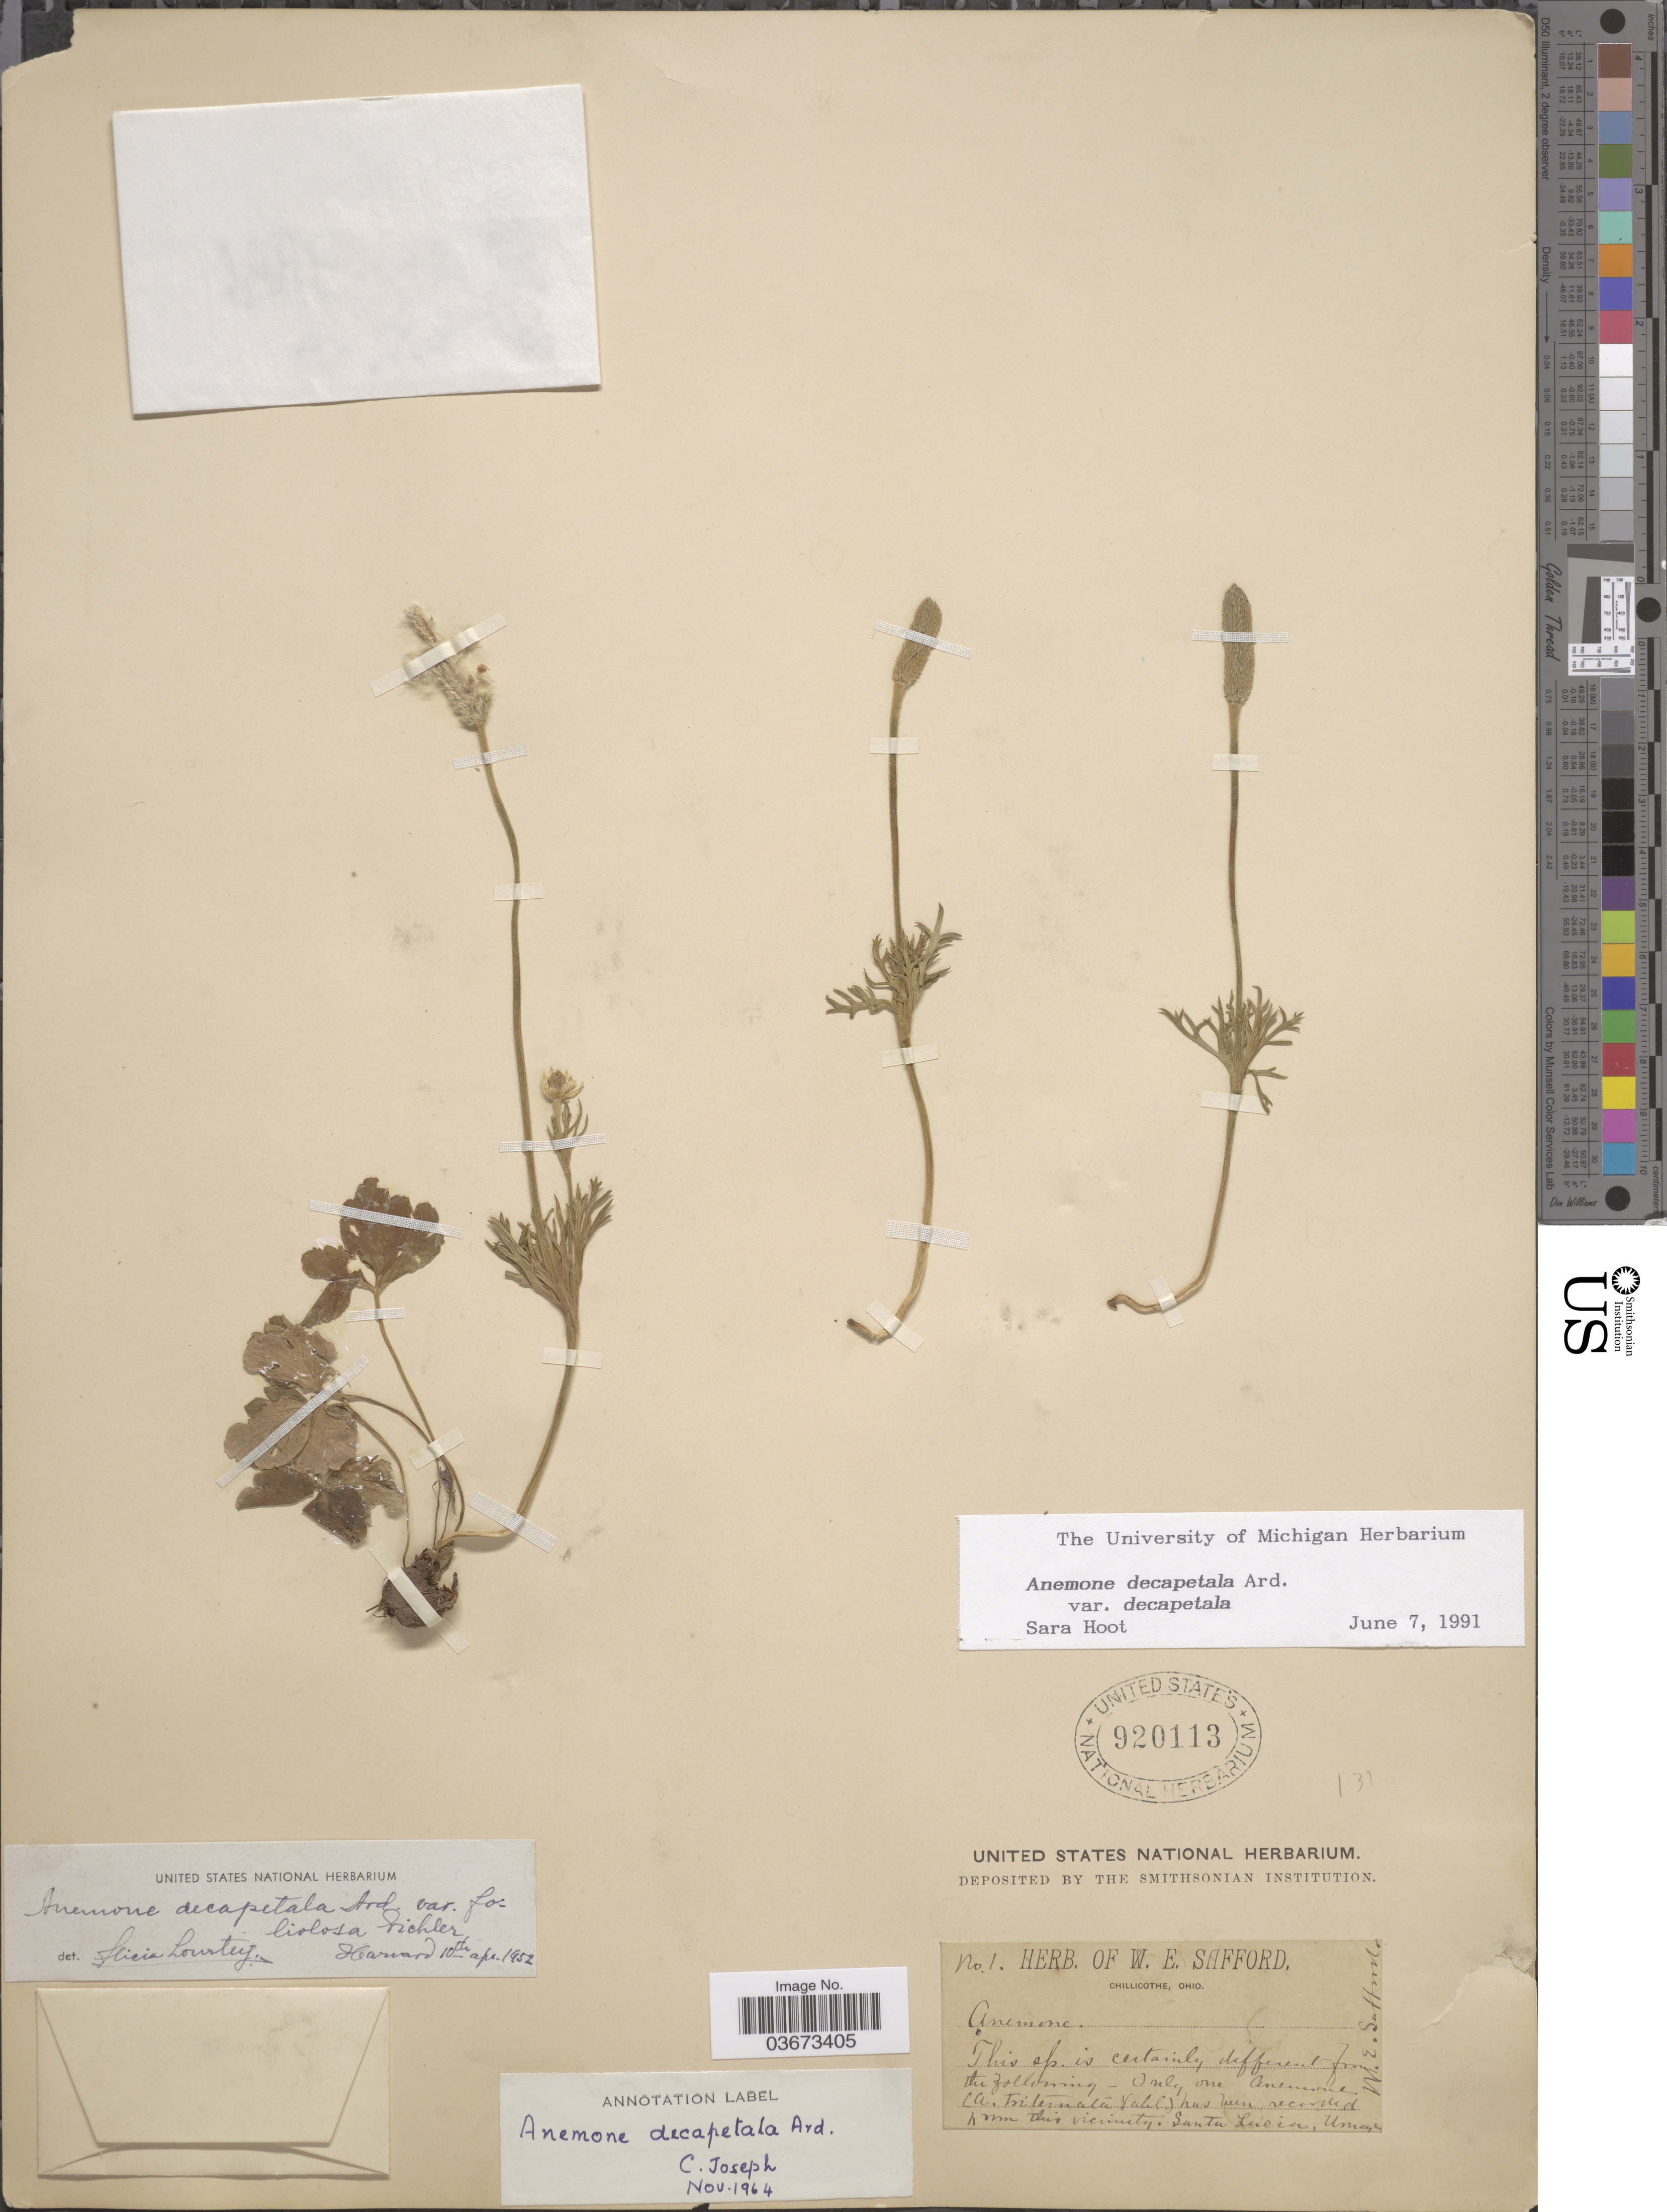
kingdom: Plantae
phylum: Tracheophyta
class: Magnoliopsida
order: Ranunculales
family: Ranunculaceae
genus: Anemone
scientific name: Anemone decapetala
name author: (Kuhlm.) Ard.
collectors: W. E. Safford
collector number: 1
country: Uruguay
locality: Vicinity Santa Lucia.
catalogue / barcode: US 920113